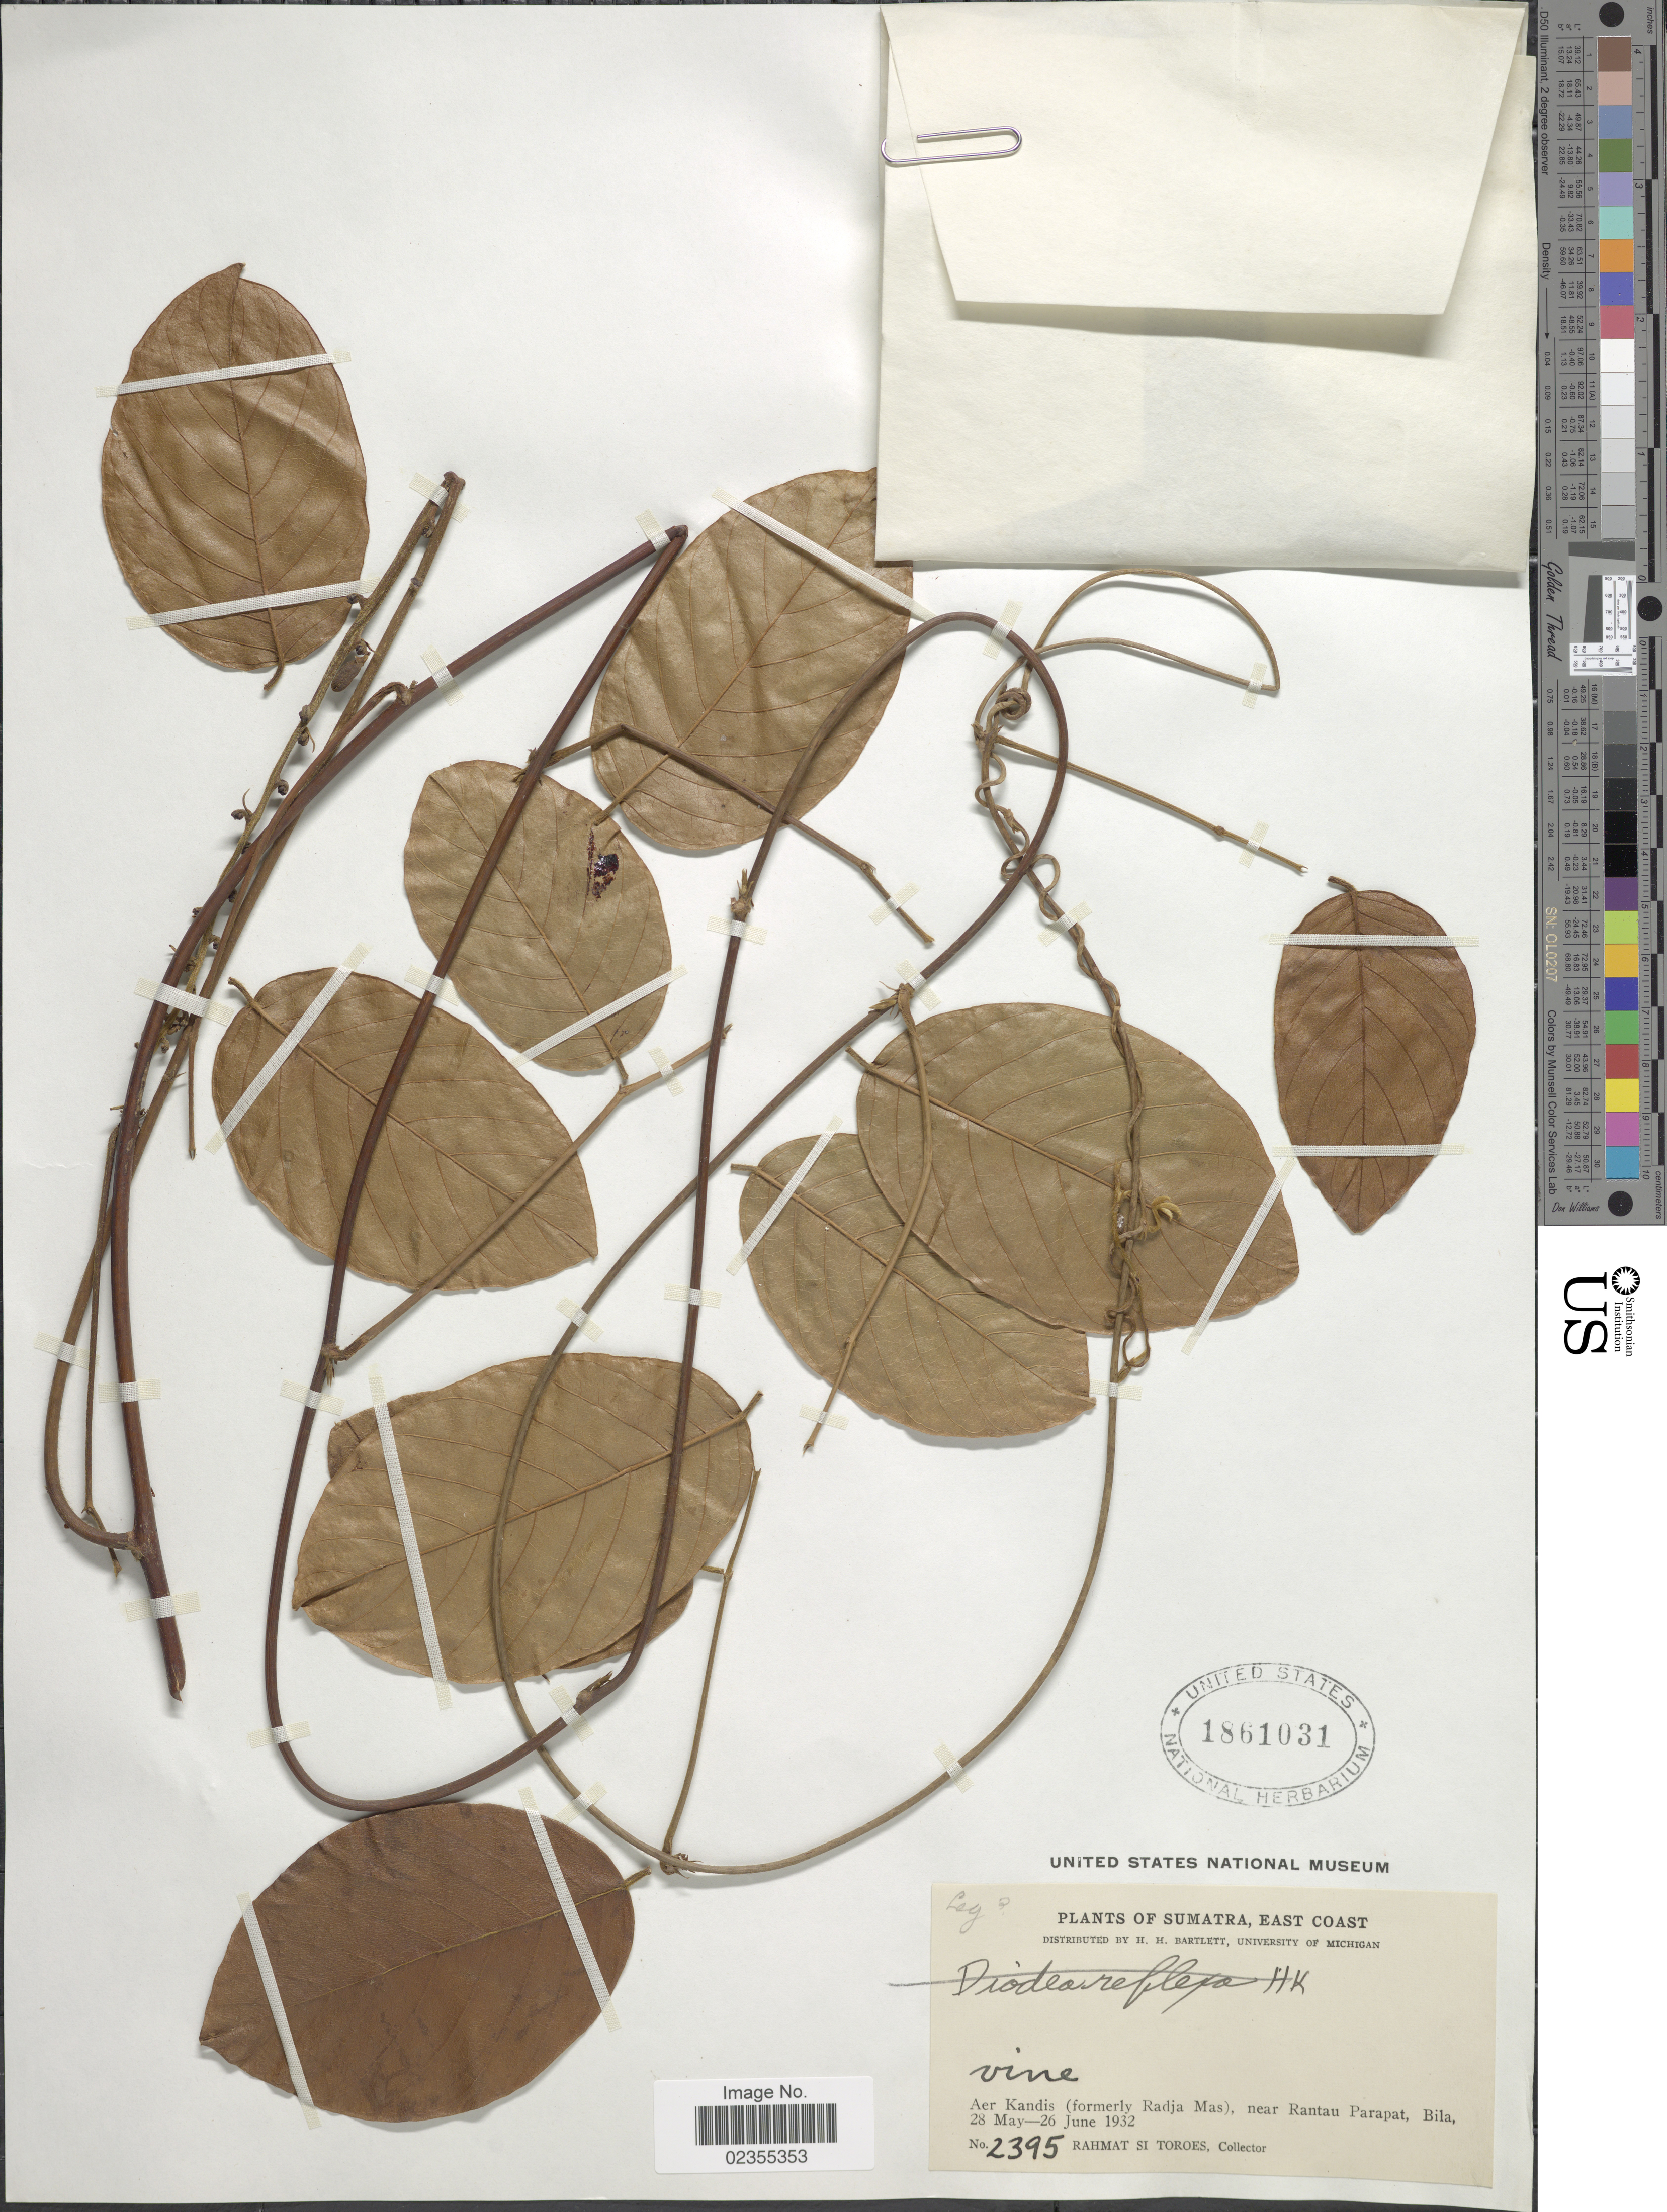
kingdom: Plantae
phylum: Tracheophyta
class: Magnoliopsida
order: Fabales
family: Fabaceae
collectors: Rahmat Si Boeea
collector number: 2395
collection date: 1932-05-28/1932-06-26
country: Indonesia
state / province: Sumatra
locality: East Coast, Vine, Aer Kandis (formerly Radja Mas), near Rantau Parapat, Bila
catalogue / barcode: US 1861031